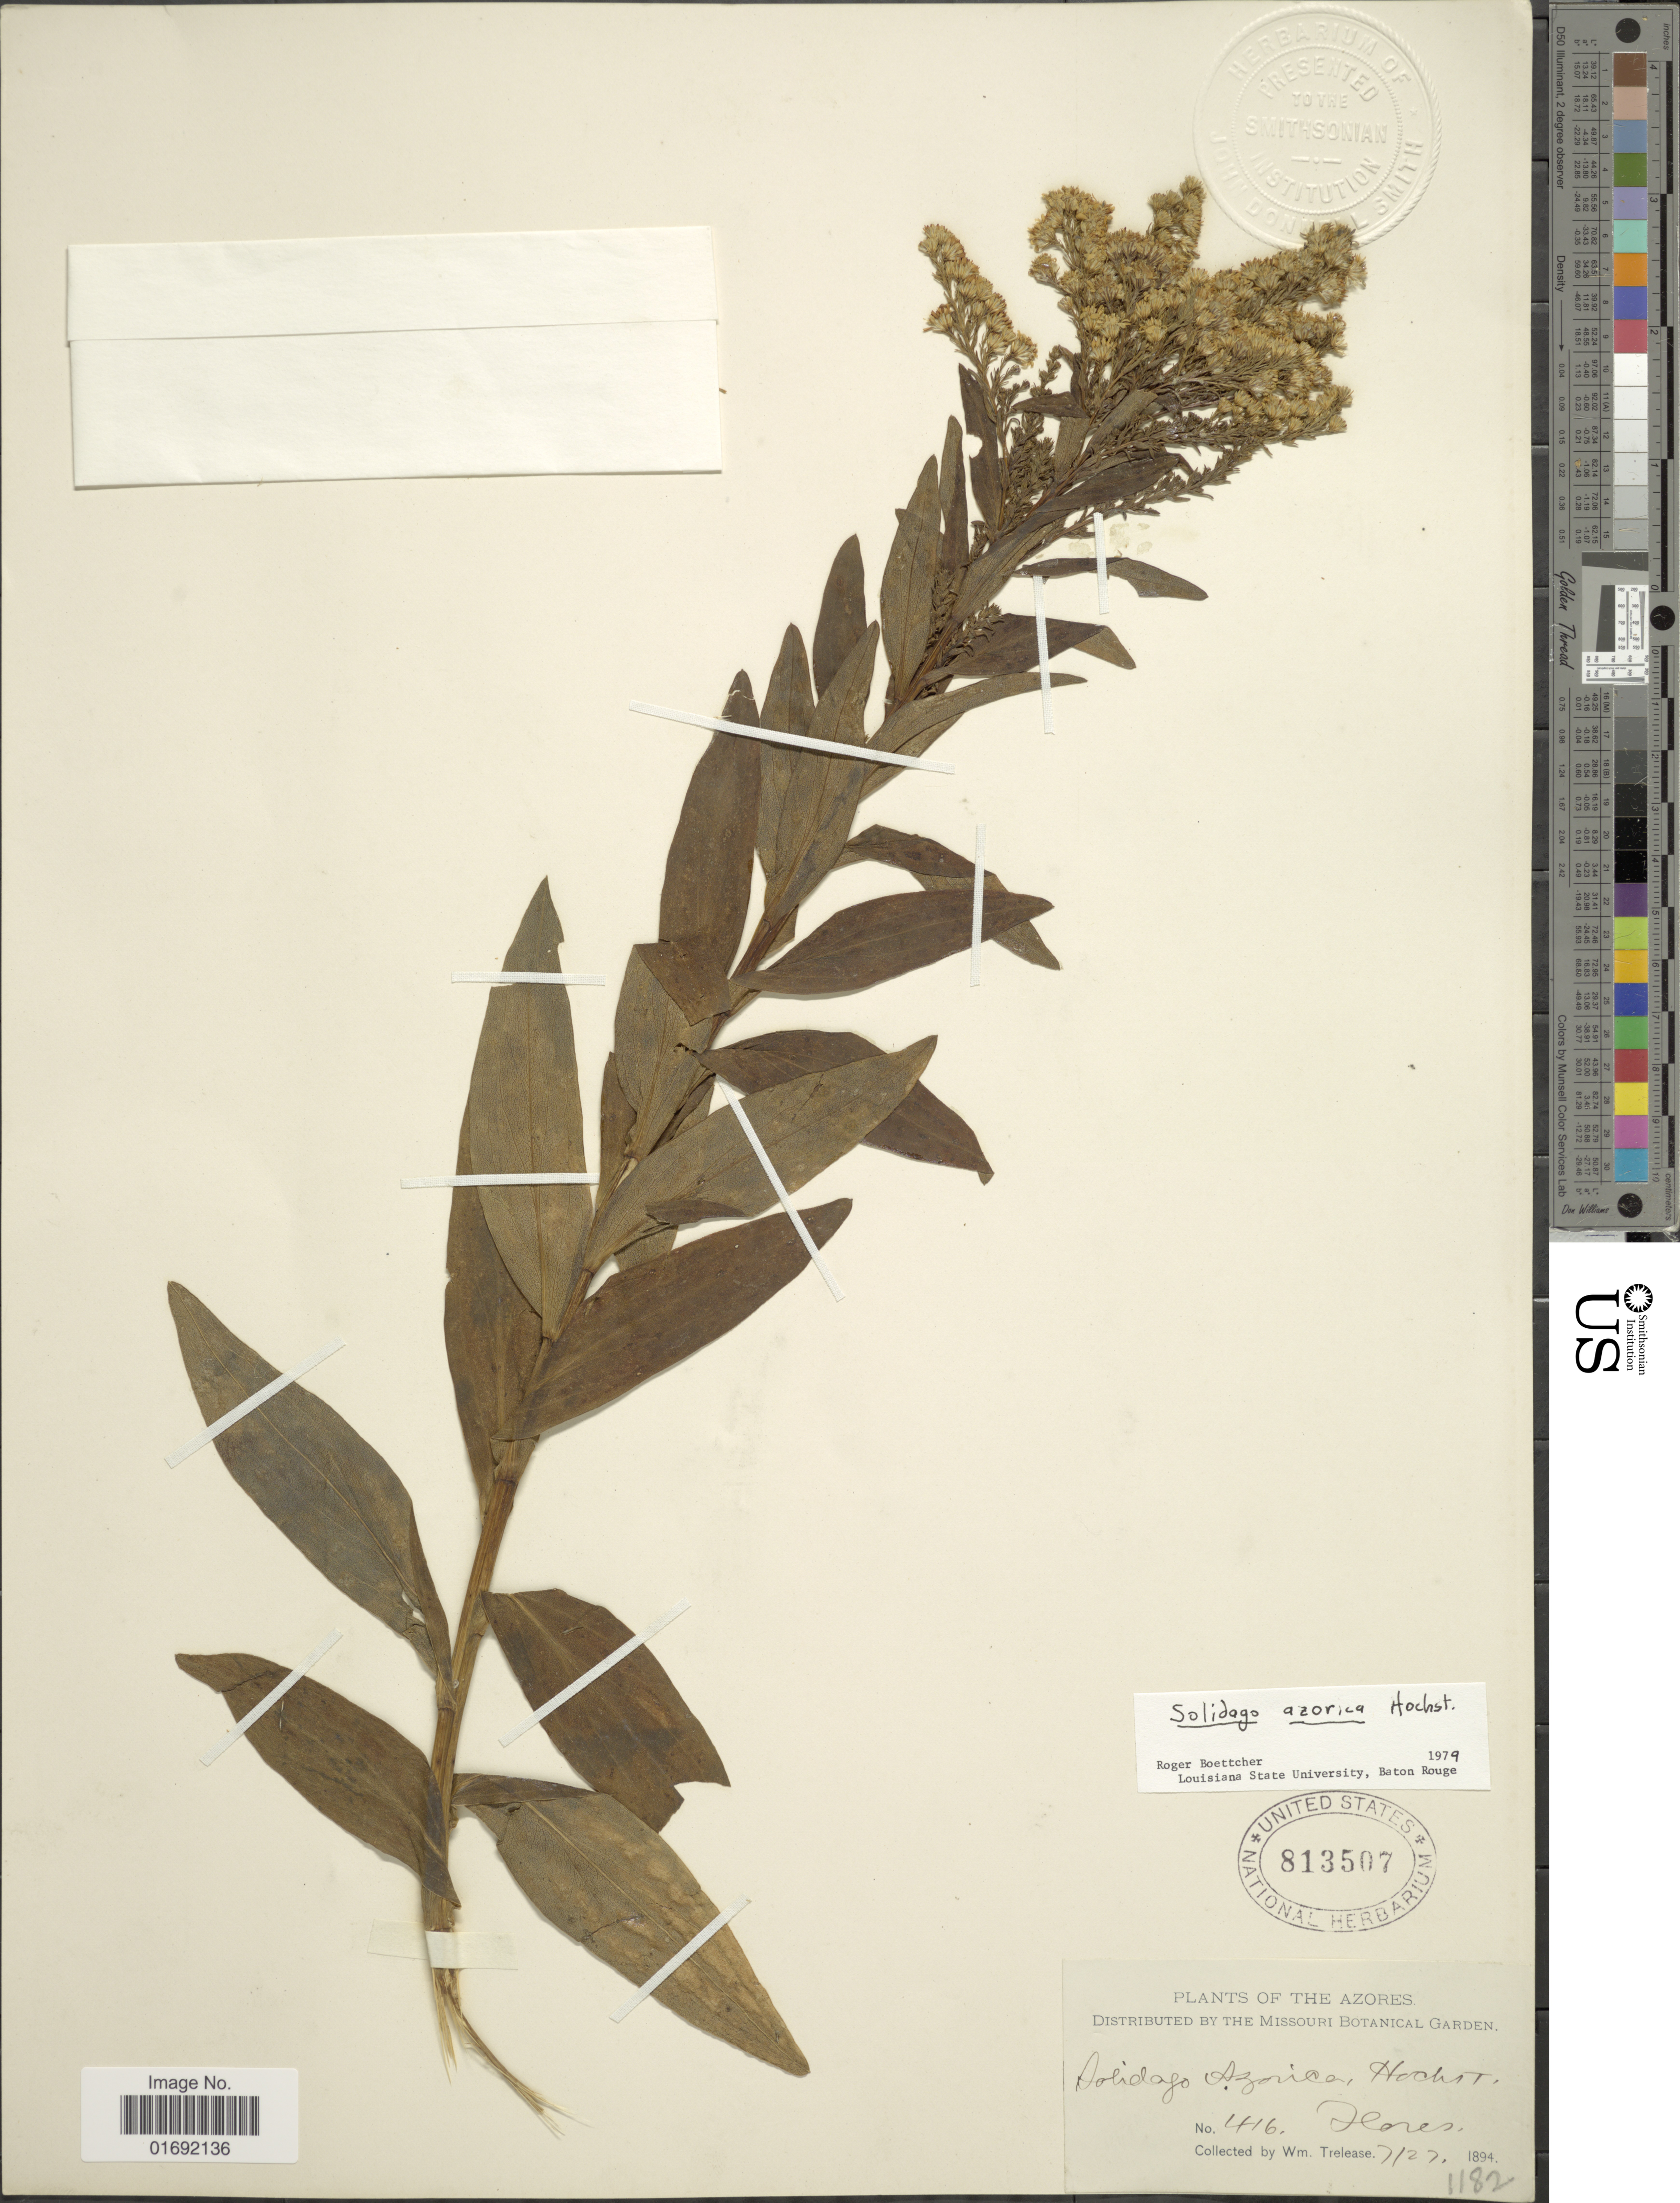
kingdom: Plantae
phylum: Tracheophyta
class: Magnoliopsida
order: Asterales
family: Asteraceae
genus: Solidago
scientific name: Solidago azorica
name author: Hochst.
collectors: W. Trelease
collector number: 416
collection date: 1894-07-27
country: Portugal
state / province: Azores (Aut. Reg.)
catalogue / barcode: US 813507